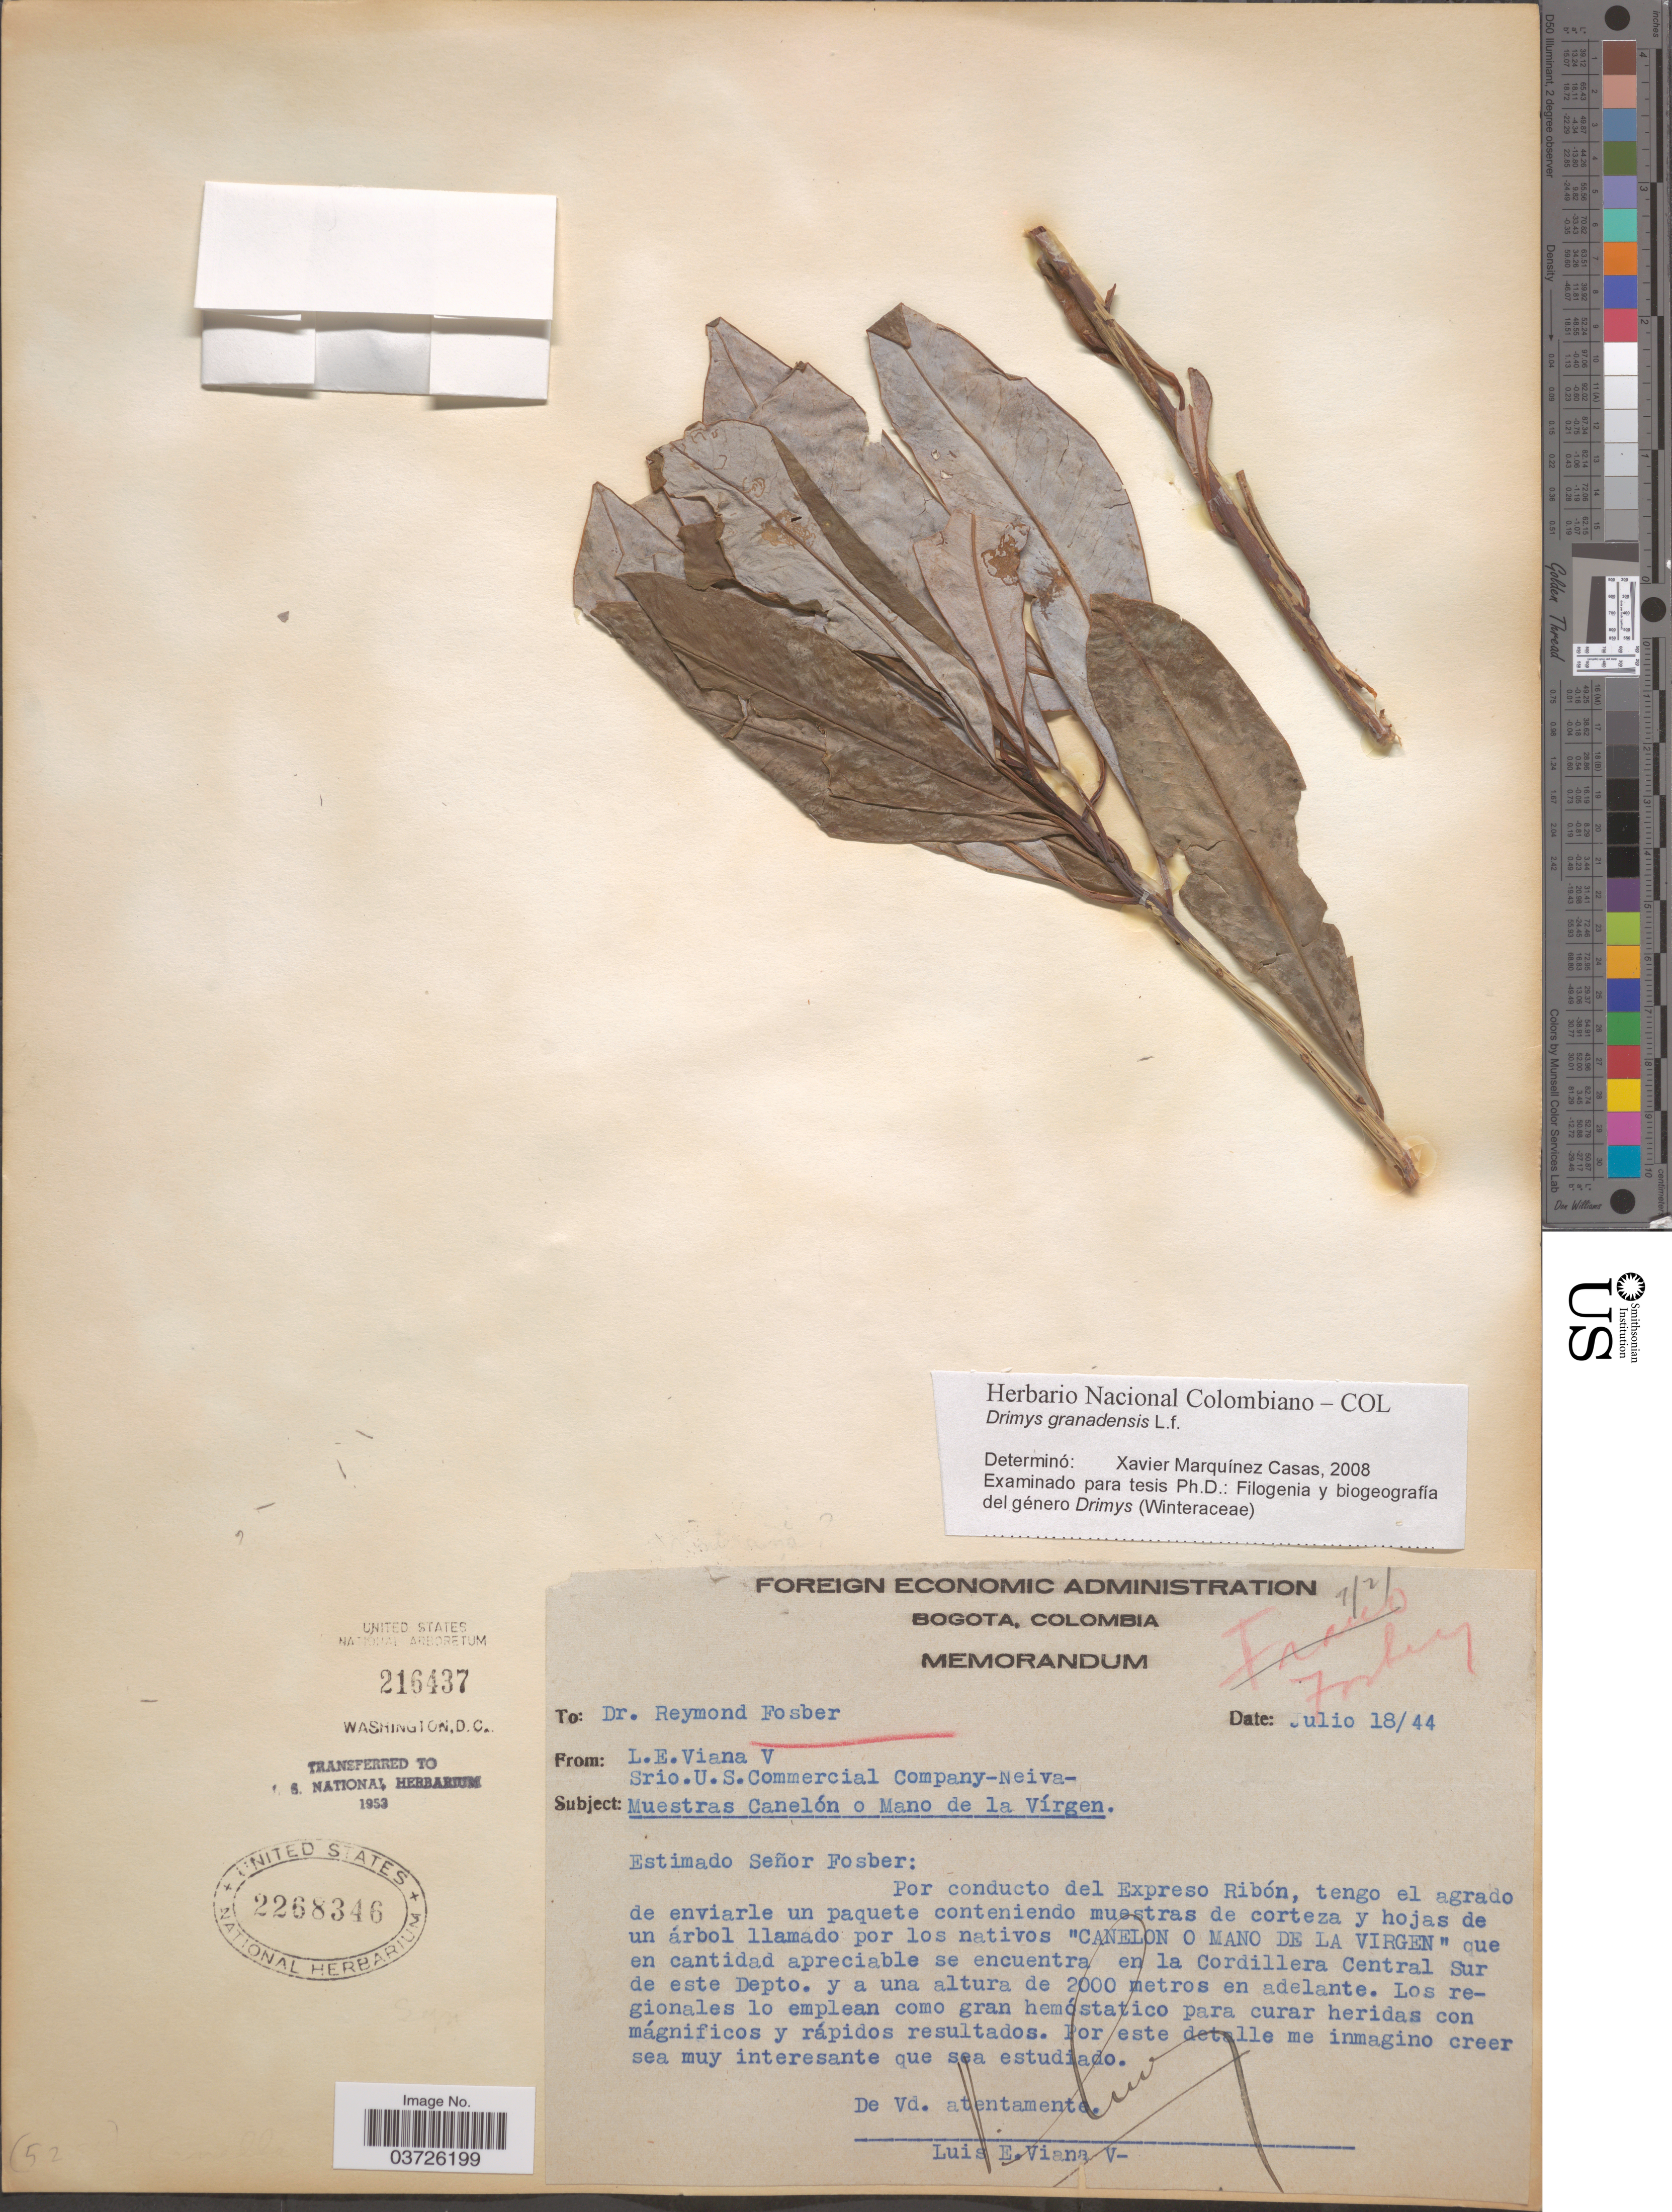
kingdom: Plantae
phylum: Tracheophyta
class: Magnoliopsida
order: Canellales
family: Winteraceae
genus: Drimys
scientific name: Drimys granadensis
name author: L. f.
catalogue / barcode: US 2268346